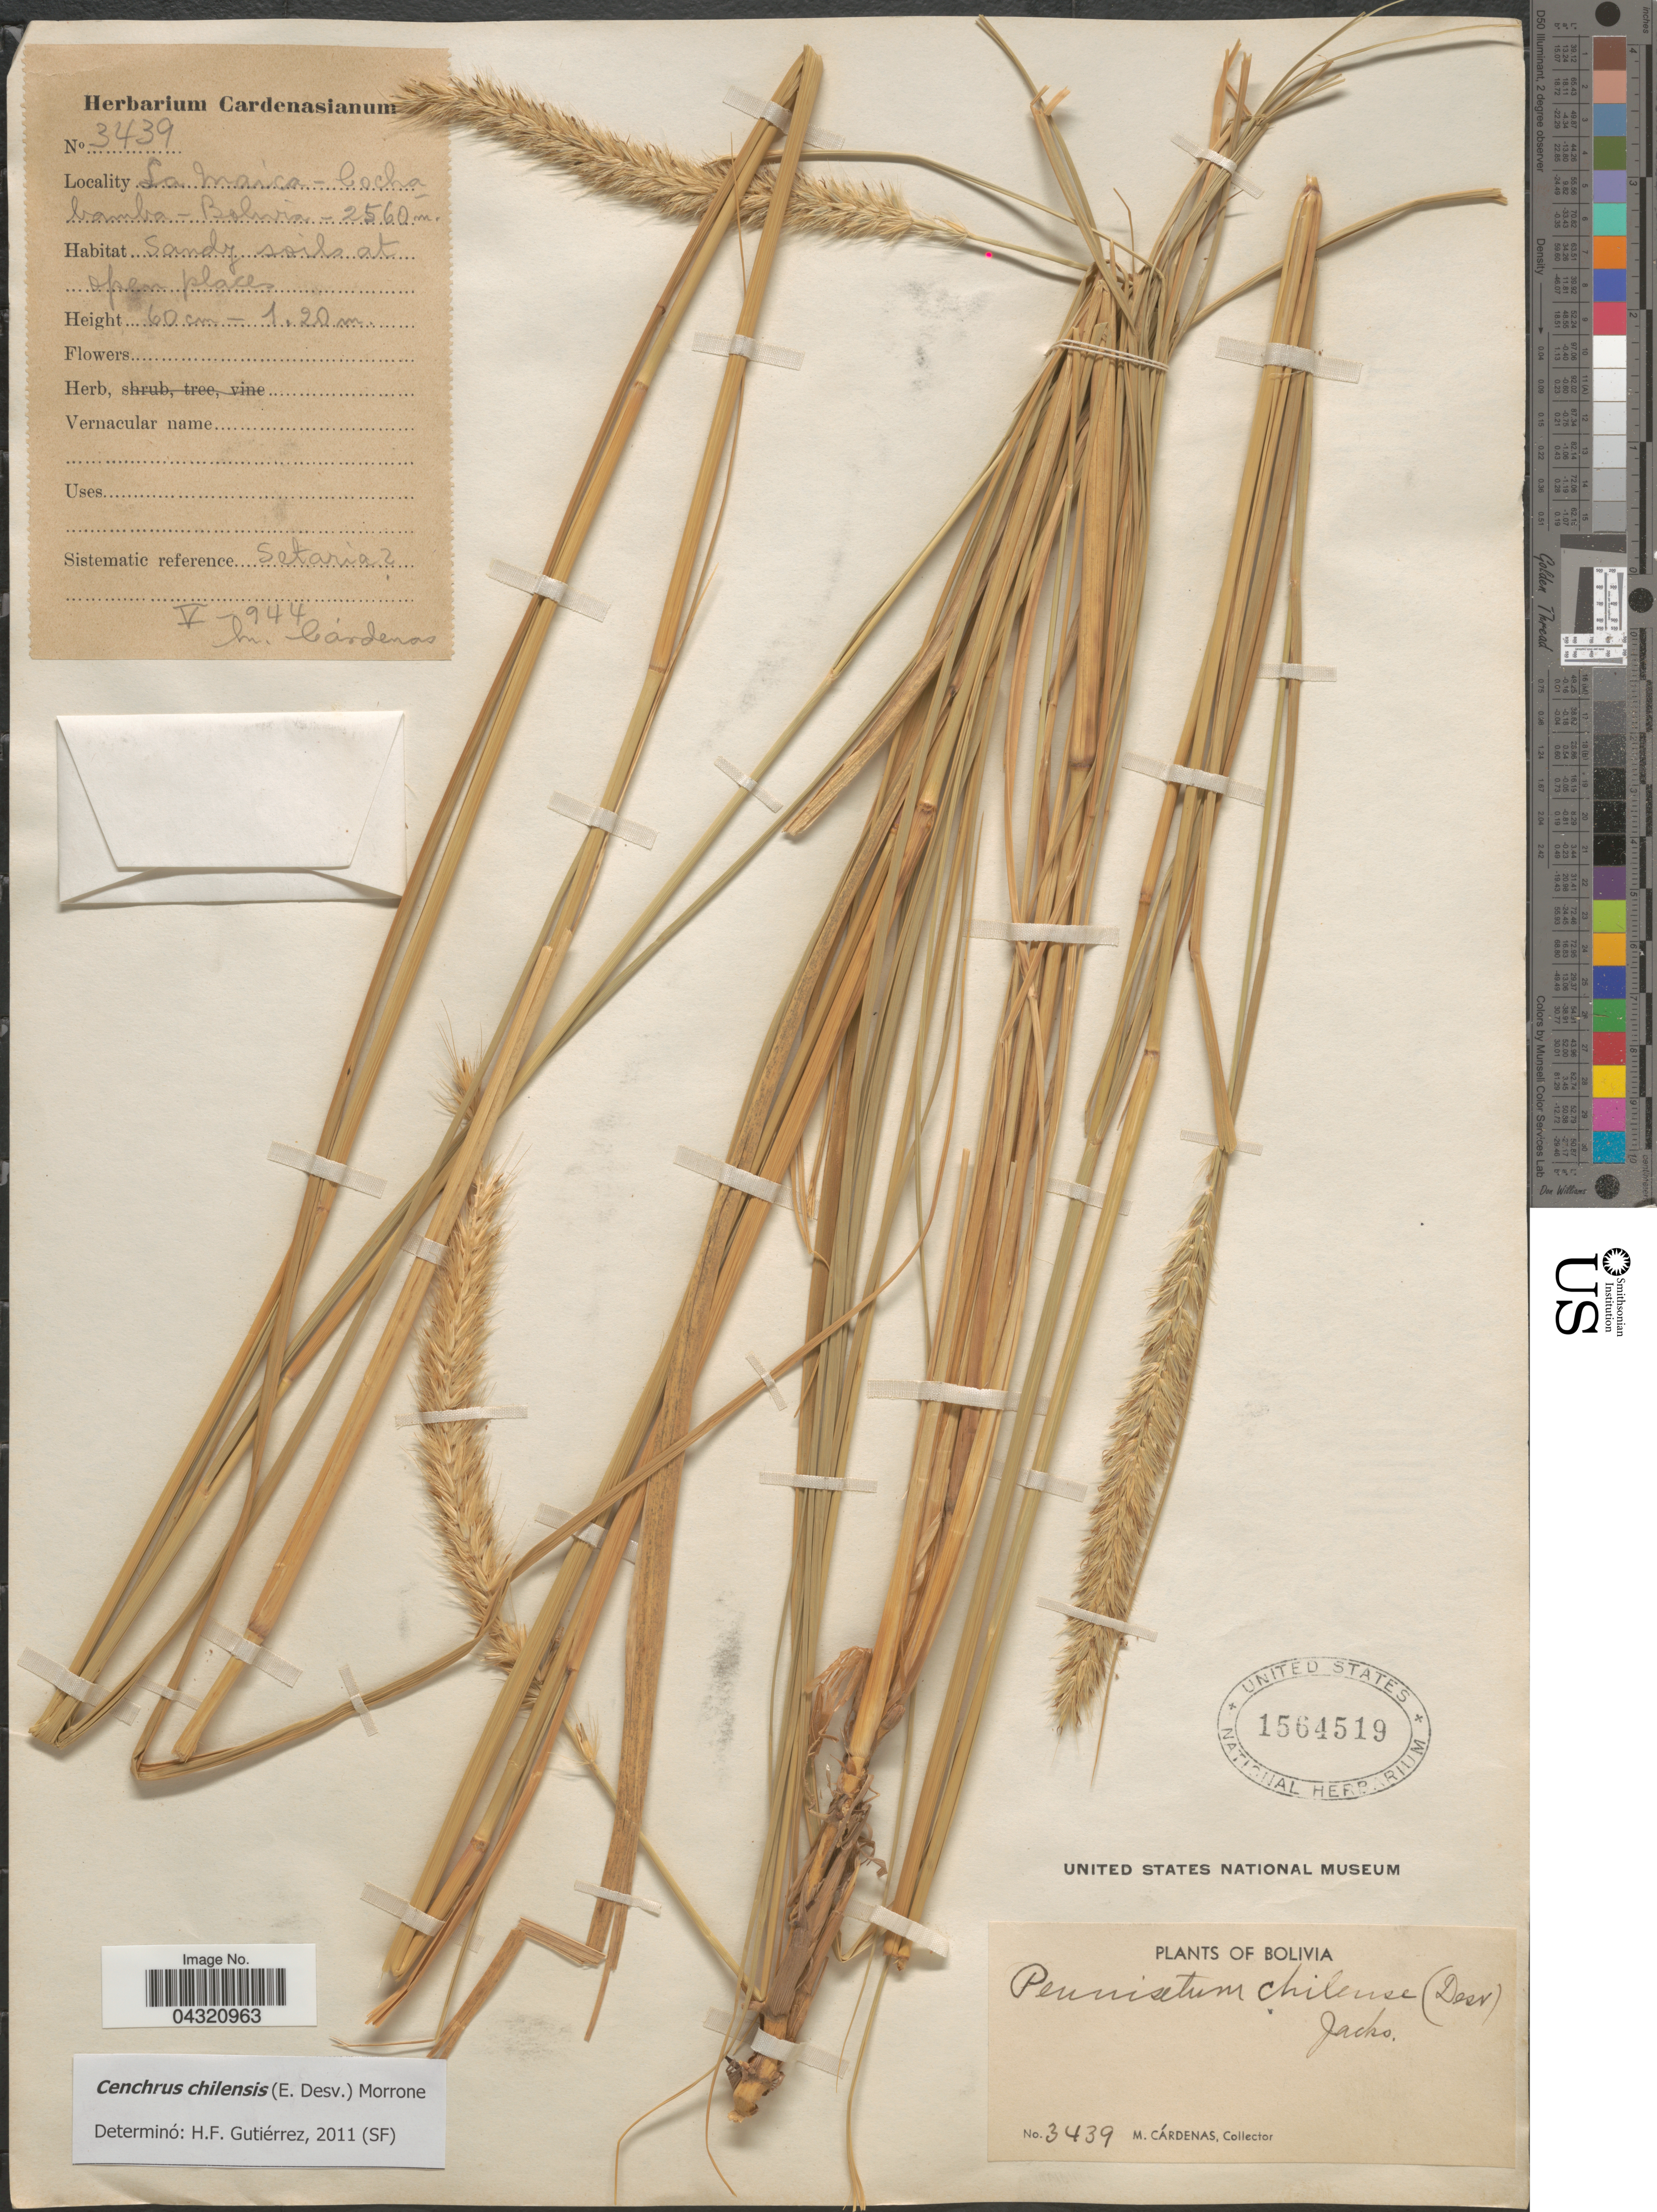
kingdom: Plantae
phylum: Tracheophyta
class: Liliopsida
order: Poales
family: Poaceae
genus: Cenchrus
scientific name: Cenchrus chilensis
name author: (É. Desv.) Morrone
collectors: M. Cárdenas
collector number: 3439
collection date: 1944-05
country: Bolivia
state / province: Cochabamba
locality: La Maica.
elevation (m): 2560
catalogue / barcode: US 1564519